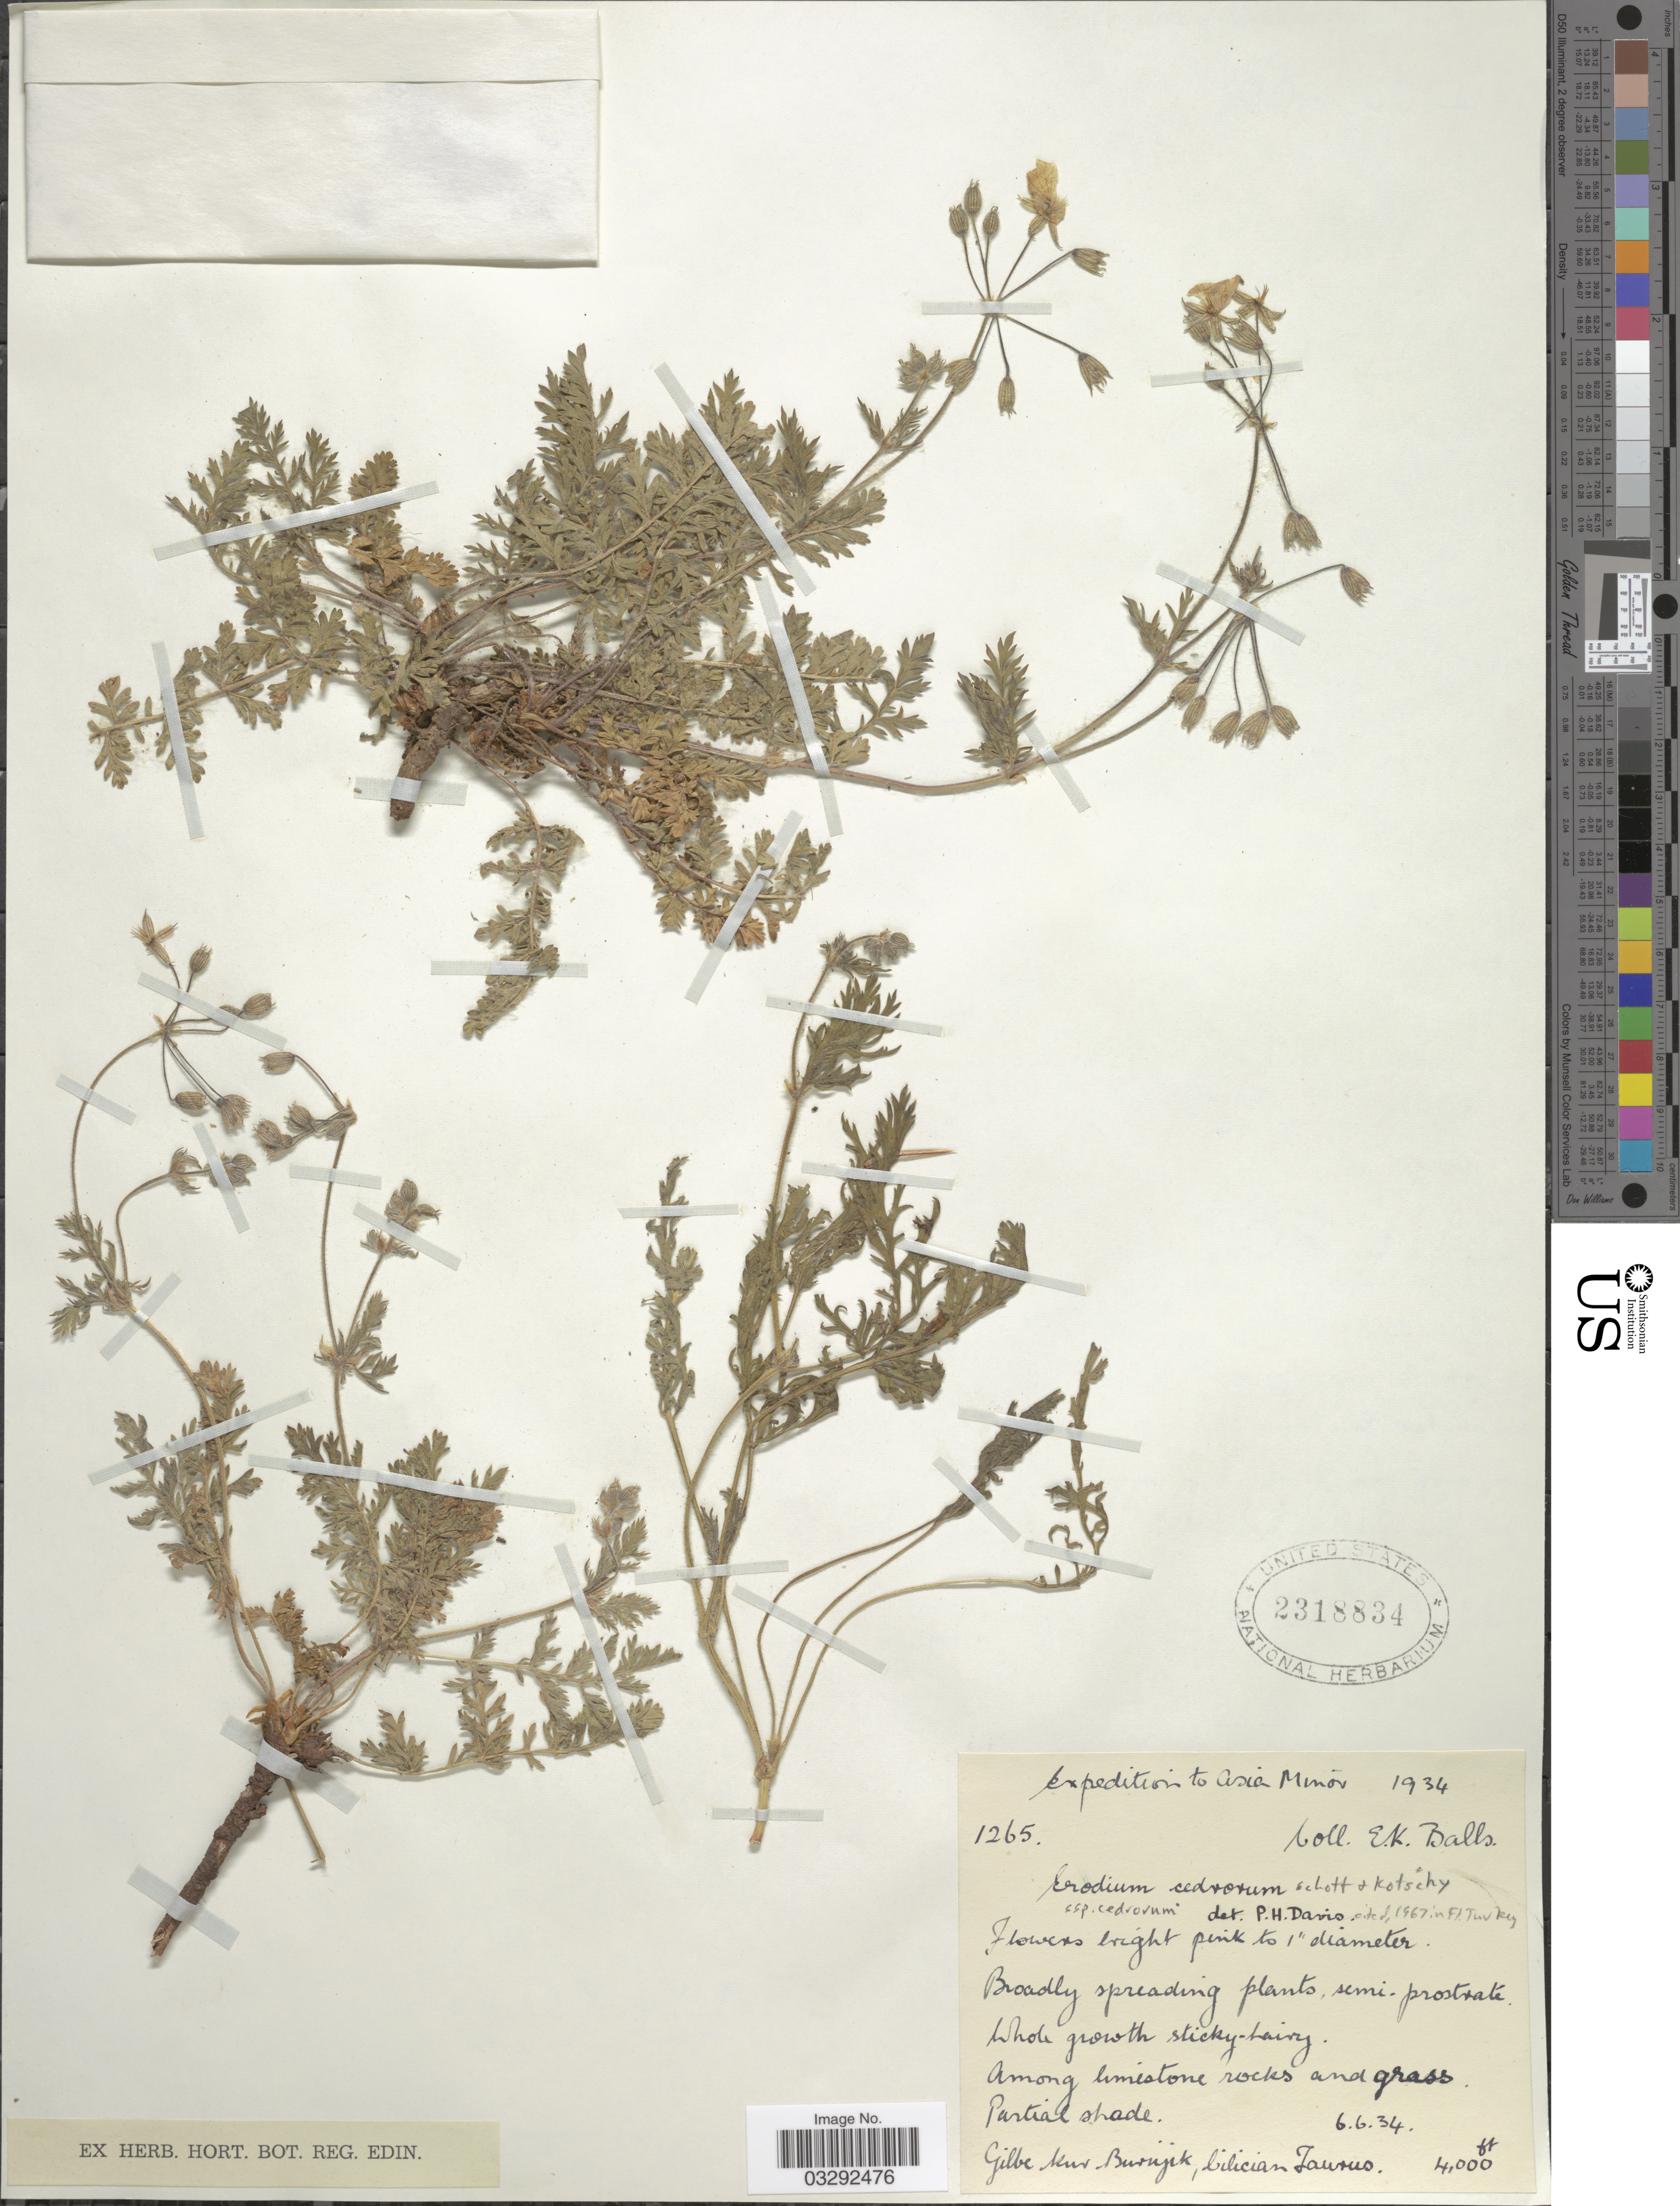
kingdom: Plantae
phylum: Tracheophyta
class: Magnoliopsida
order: Geraniales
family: Geraniaceae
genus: Erodium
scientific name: Erodium cedrorum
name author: Schott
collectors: E. K. Balls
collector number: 1265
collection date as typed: Transcribed d/m/y: 6/6/34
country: Turkey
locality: Asia Minor. Gilbe kur Burujik, Cilician Tauruo.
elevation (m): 1219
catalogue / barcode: US 2318834